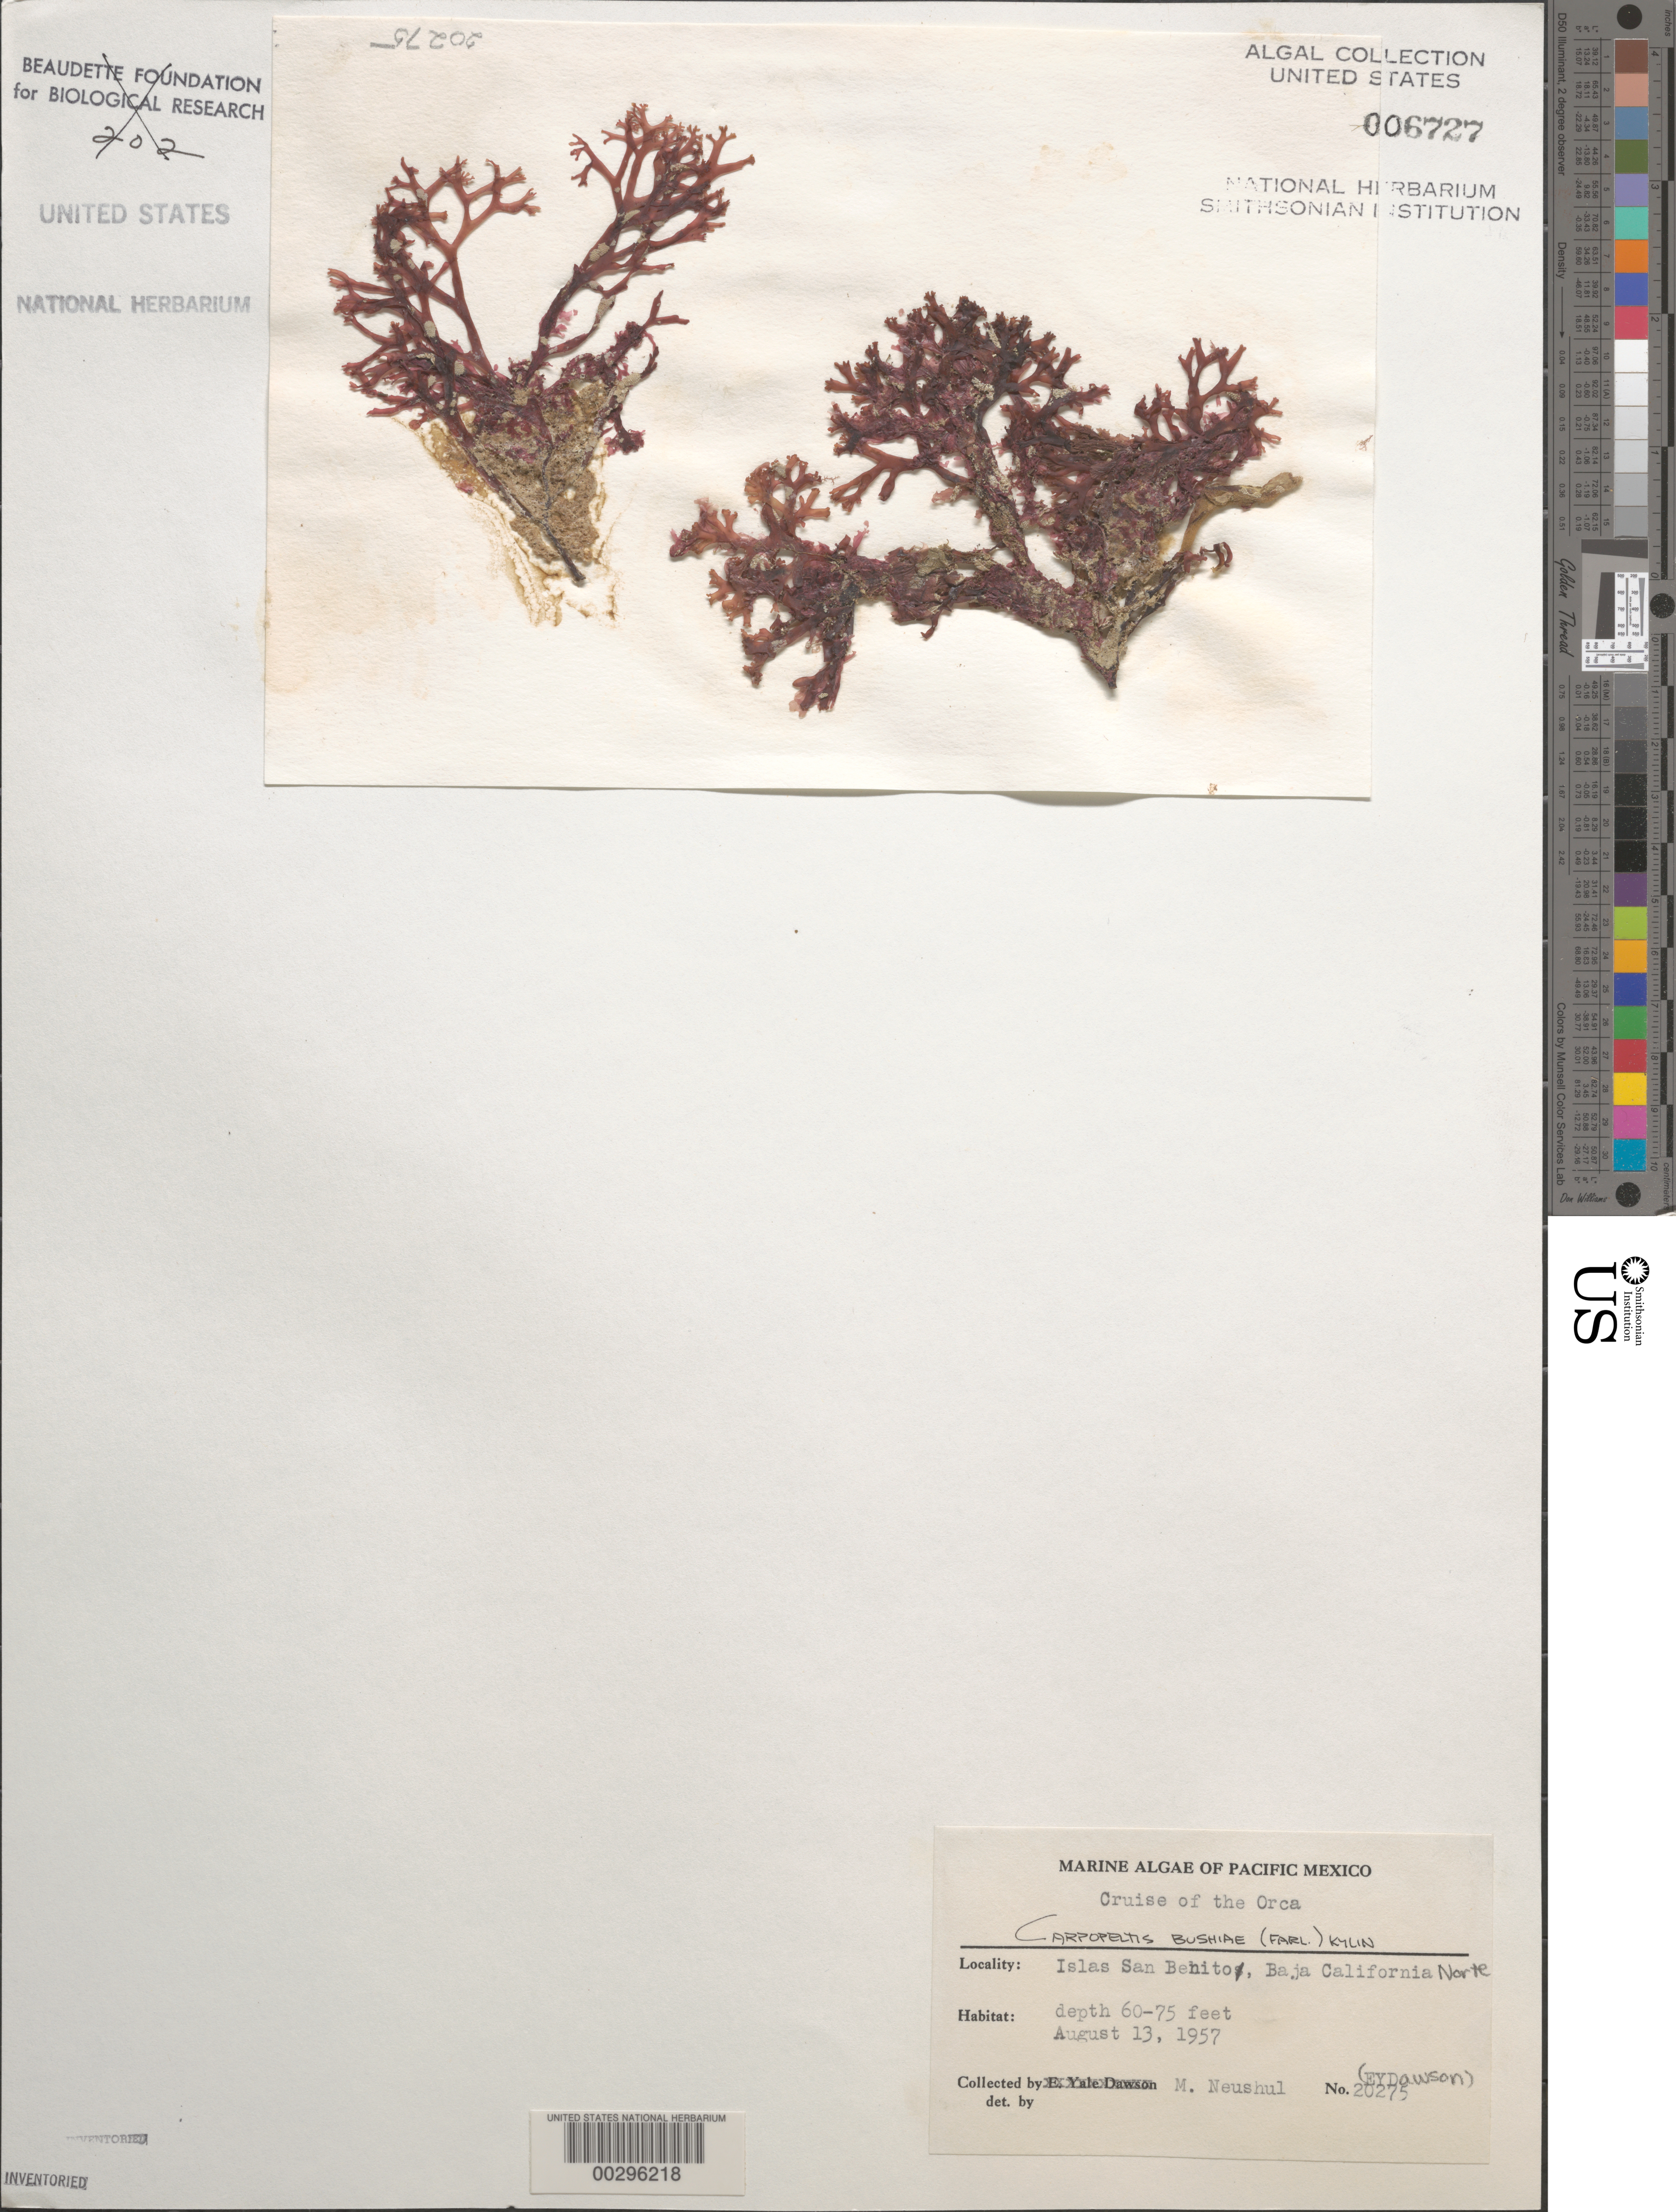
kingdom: Plantae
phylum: Rhodophyta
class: Florideophyceae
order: Halymeniales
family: Halymeniaceae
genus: Carpopeltis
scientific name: Carpopeltis bushiae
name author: (Farl.) Kylin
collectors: M. Neushul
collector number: EYD 20275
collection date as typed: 13 Aug 1957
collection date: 1957-08-13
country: Mexico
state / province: Baja California Norte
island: Islas San Benito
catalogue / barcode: US 6727